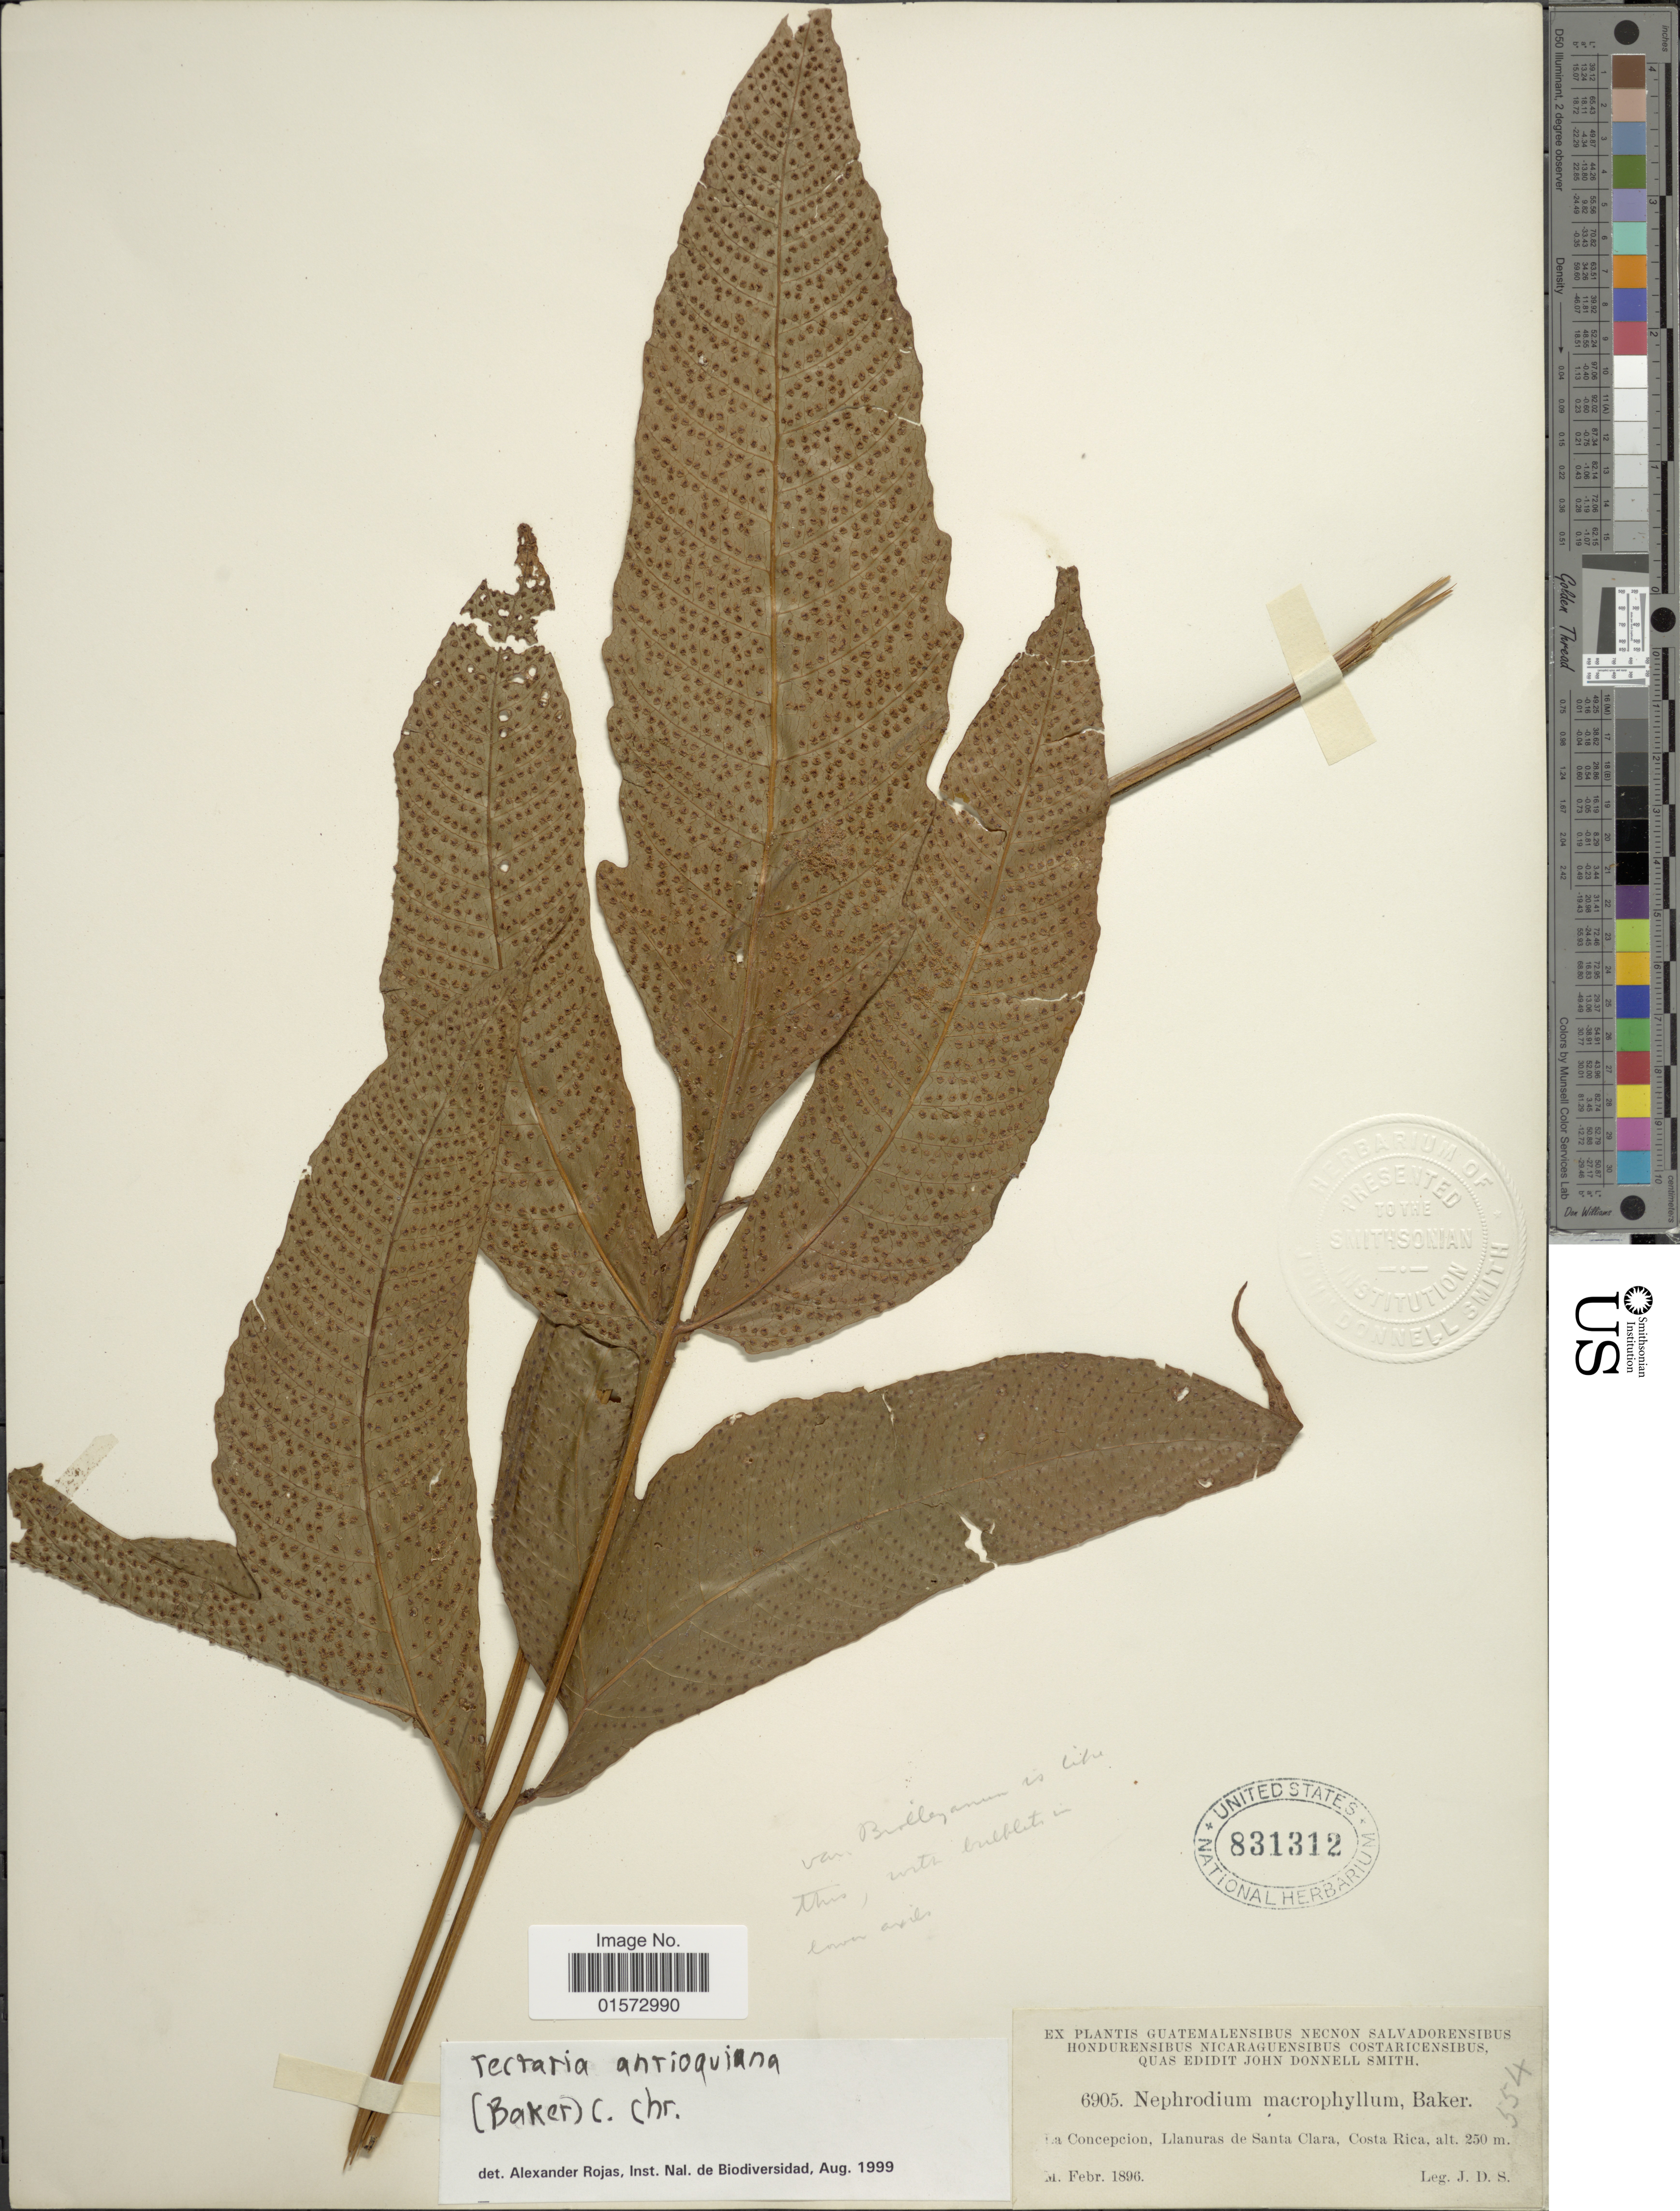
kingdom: Plantae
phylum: Tracheophyta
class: Polypodiopsida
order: Polypodiales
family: Tectariaceae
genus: Tectaria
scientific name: Tectaria antioquiana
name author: (Baker) C. Chr.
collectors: J. Donnell Smith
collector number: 6905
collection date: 1896-02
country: Costa Rica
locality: La Concepcion, Llanuras de Santa Clara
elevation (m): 250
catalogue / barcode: US 831312